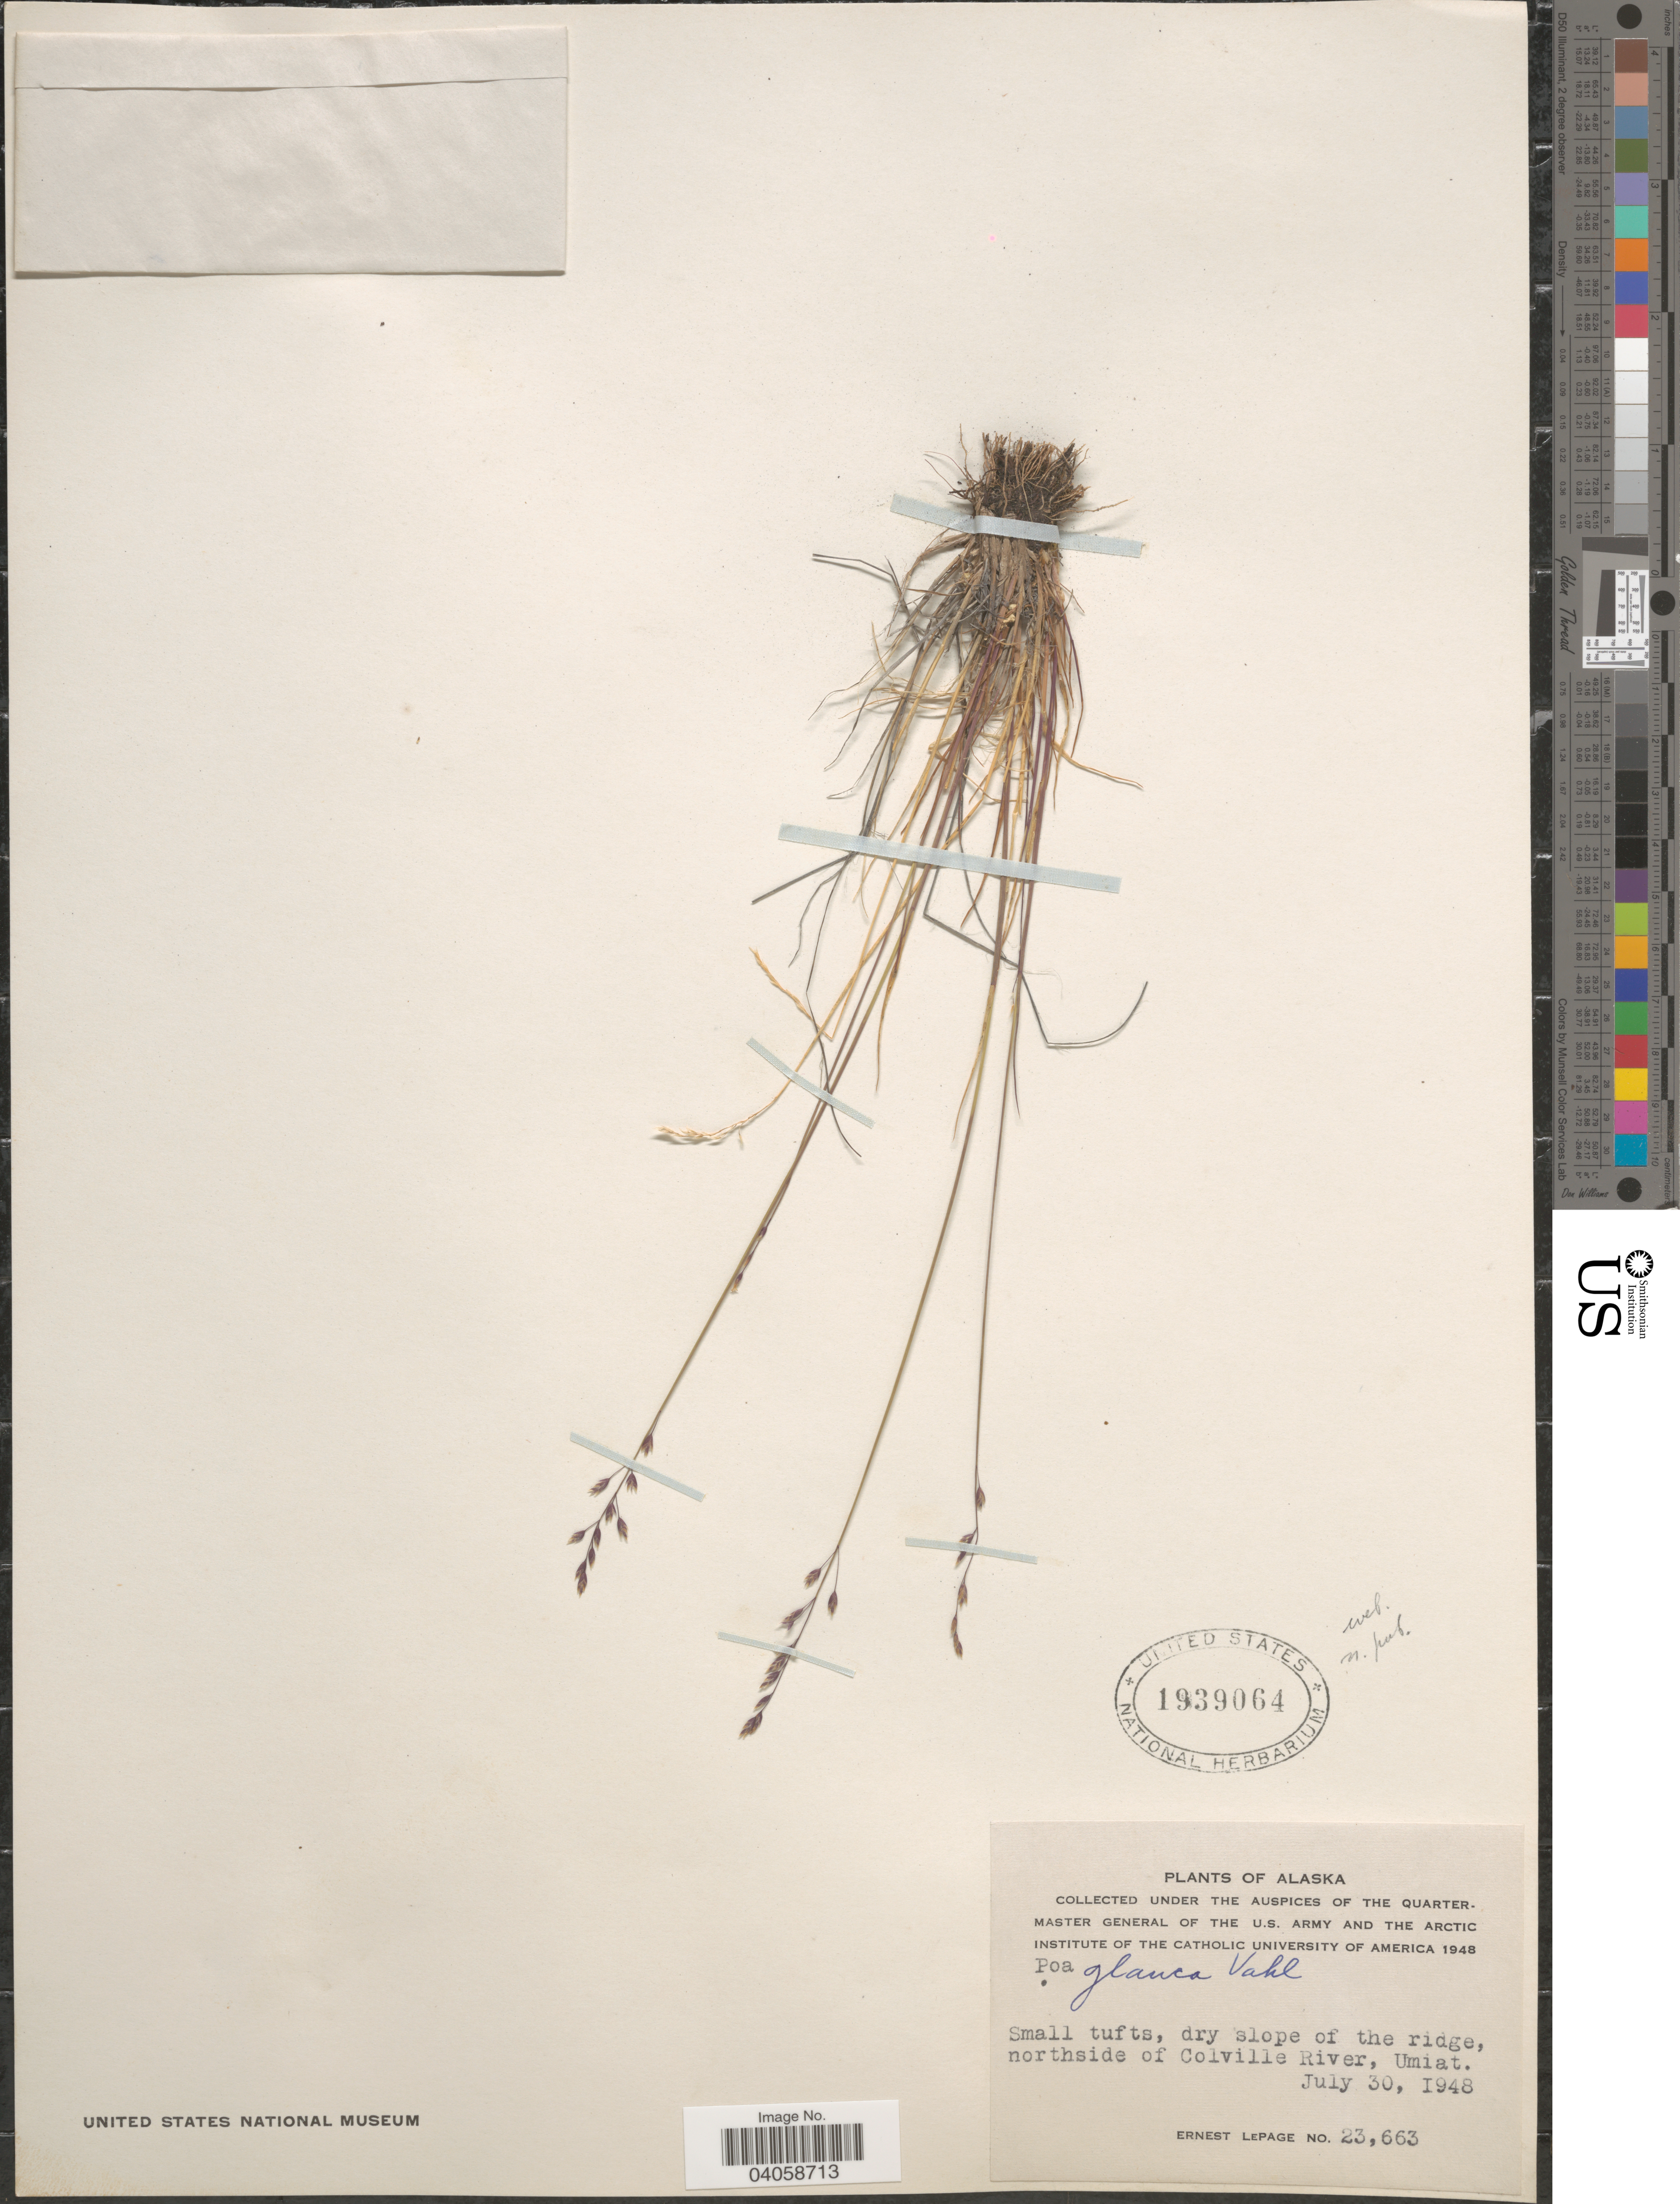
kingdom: Plantae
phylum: Tracheophyta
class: Liliopsida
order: Poales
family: Poaceae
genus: Poa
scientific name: Poa glauca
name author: Vahl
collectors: E. Lepage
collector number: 23663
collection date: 1948-07-30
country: United States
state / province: Alaska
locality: Northside of Colville River, Umiat.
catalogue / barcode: US 1939064